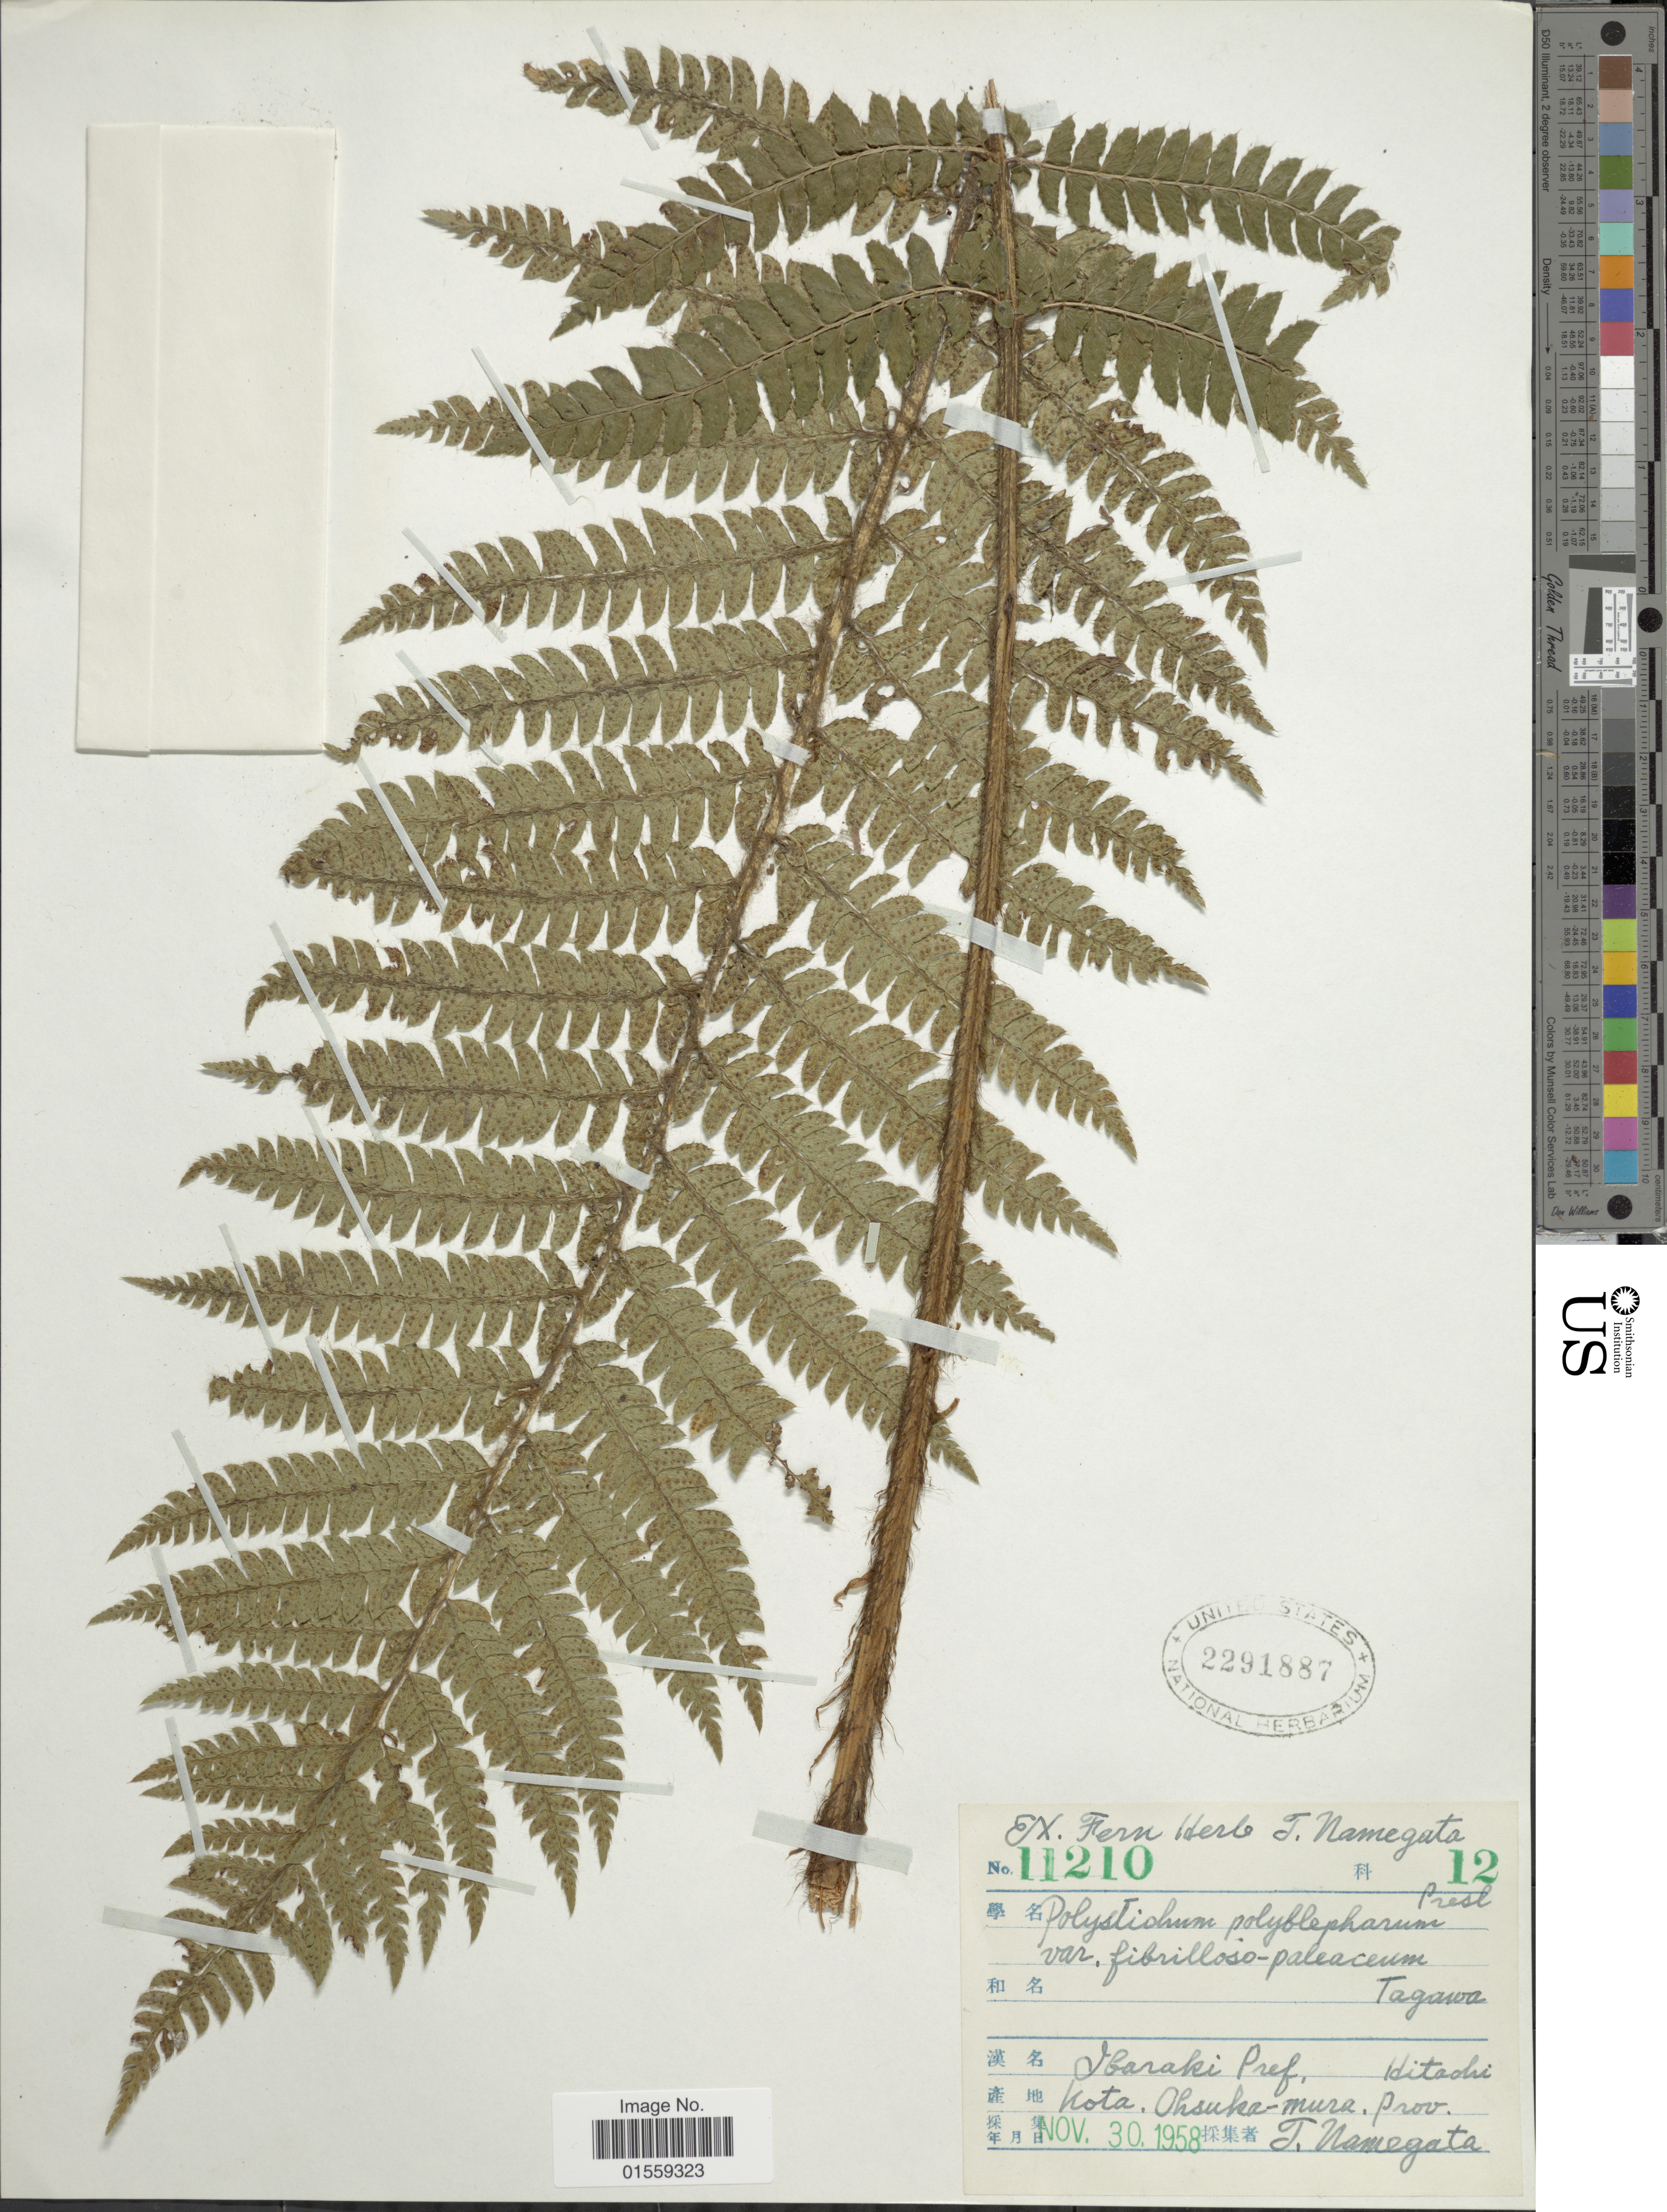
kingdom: Plantae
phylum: Tracheophyta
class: Polypodiopsida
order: Polypodiales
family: Dryopteridaceae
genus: Polystichum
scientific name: Polystichum polyblepharum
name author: (Roemer ex Kunze) C. Presl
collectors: T. Namegata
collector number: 11210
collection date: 1958-11-30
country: Japan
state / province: Ibaraki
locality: Ibaraki Pref. Kota, Ohsuka-mura, Prov. Hitachi.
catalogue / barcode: US 2291887